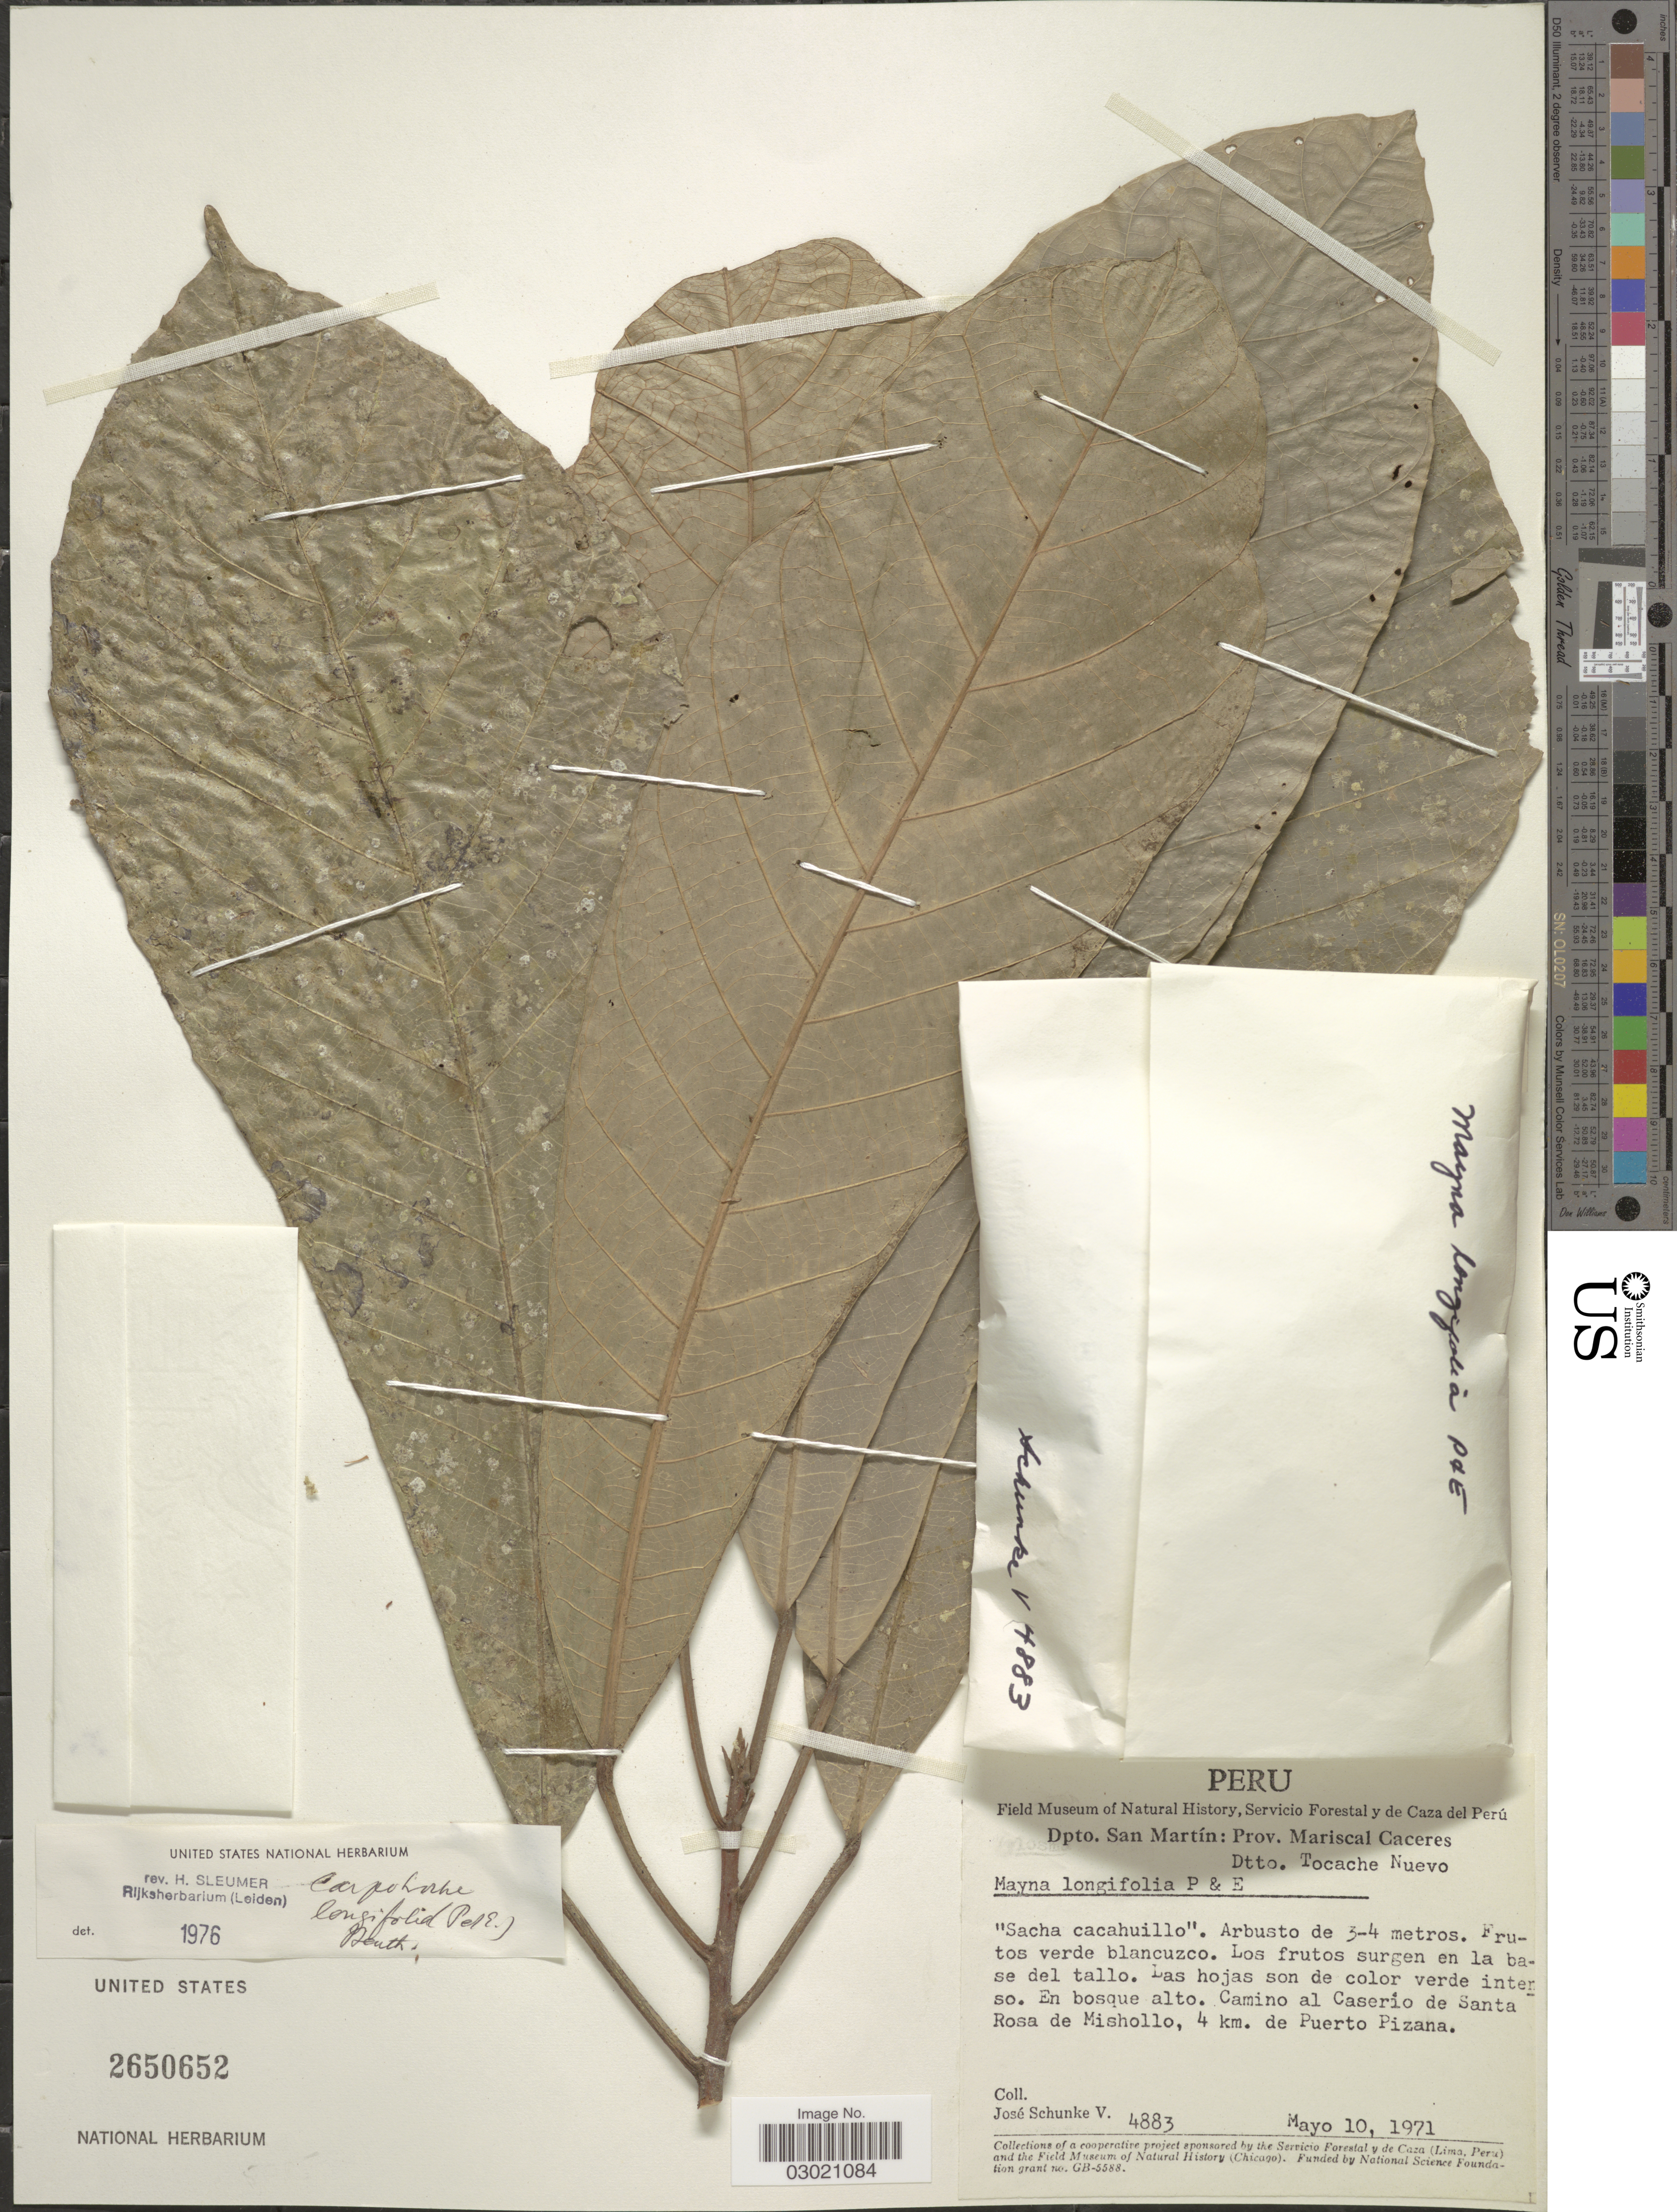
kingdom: Plantae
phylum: Tracheophyta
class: Magnoliopsida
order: Malpighiales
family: Achariaceae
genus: Carpotroche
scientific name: Carpotroche longifolia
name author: (Poepp.) Benth.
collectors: J. Schunke Vigo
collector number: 4883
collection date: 1971-05-10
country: Peru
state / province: San Martín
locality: Camino al Caserío de Santa Rosa de Mishollo, 4 km. de Puerto Pizana, Dtto. Tocache Nuevo, Prov. Mariscal Cáceres, Dpto. San Martín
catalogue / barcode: US 2650652